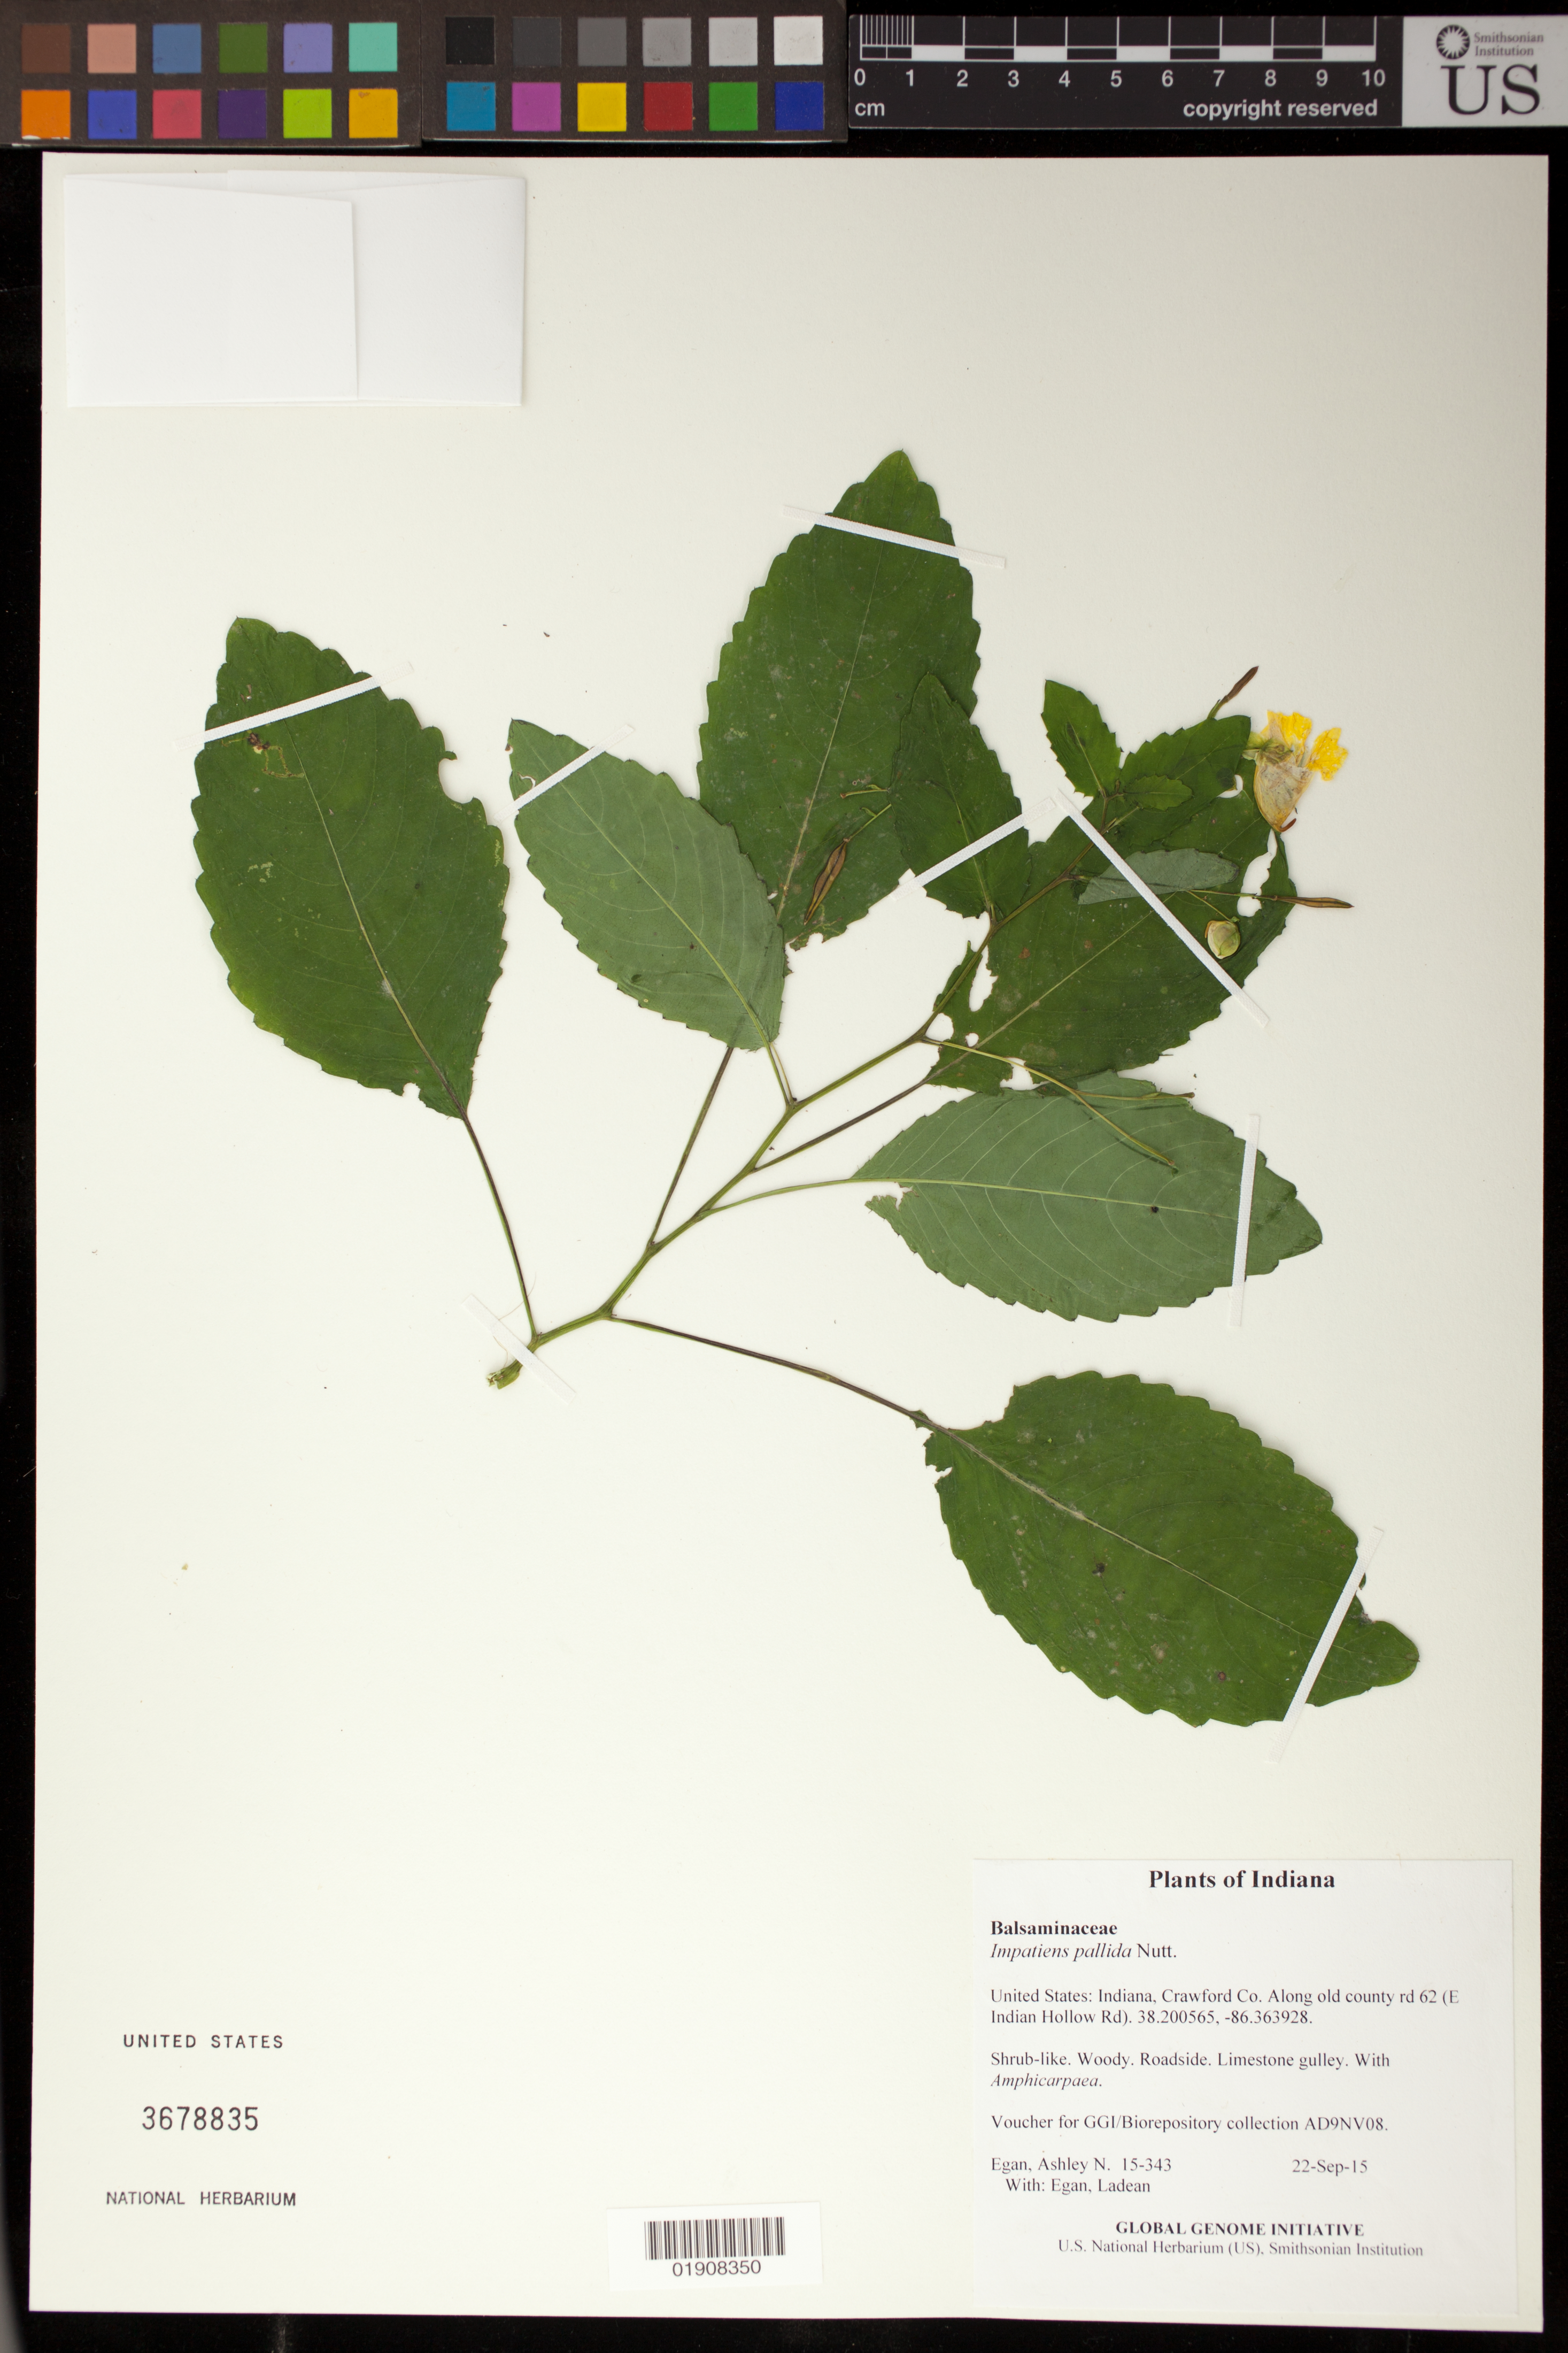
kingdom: Plantae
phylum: Tracheophyta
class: Magnoliopsida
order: Ericales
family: Balsaminaceae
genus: Impatiens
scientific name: Impatiens pallida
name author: Nutt.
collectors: A. N. Egan & L. Egan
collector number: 15-343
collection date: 2015-09-22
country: United States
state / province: Indiana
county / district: Crawford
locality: Along old county rd 62 (E Indian Hollow Rd).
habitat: Roadside. Limestone gulley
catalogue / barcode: US 3678835